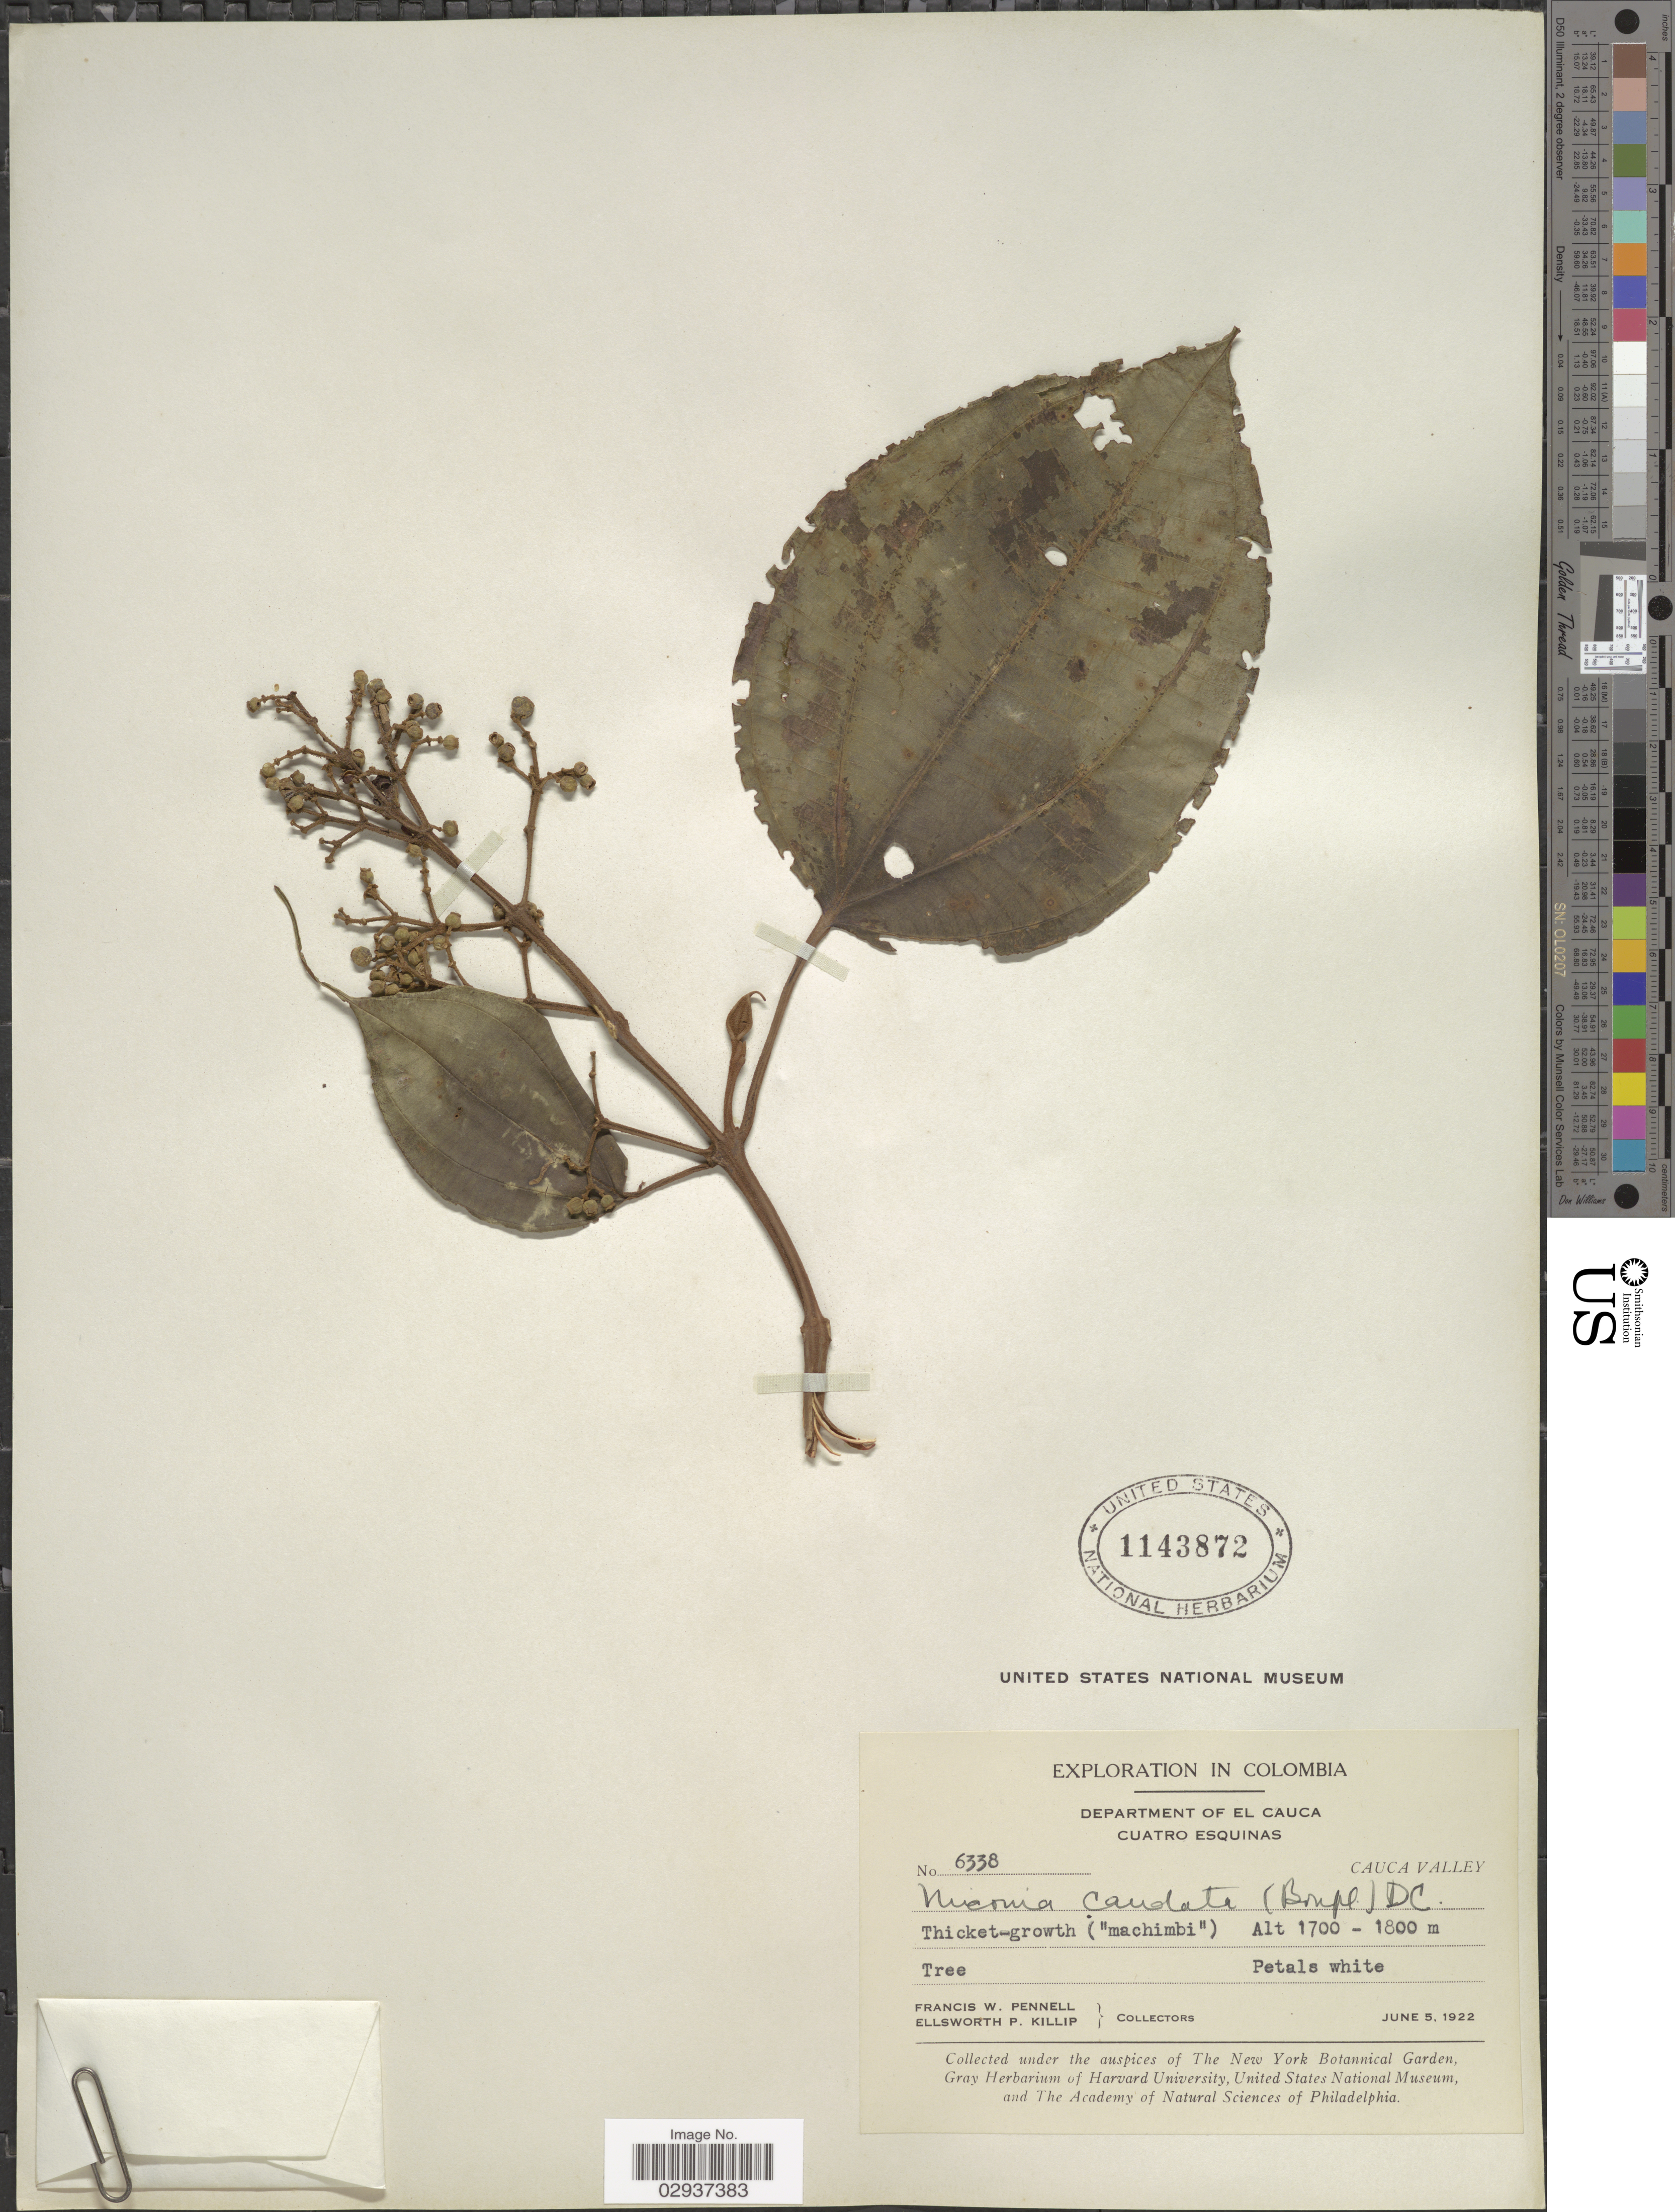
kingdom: Plantae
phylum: Tracheophyta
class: Magnoliopsida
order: Myrtales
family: Melastomataceae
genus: Miconia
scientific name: Miconia caudata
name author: (Bonpl.) DC.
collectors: F. W. Pennell & E. P. Killip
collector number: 6338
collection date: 1922-06-05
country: Colombia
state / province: Cauca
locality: Department of El Cauca. Cuatro Esquinas. Cauca Valley.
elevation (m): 1700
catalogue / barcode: US 1143872